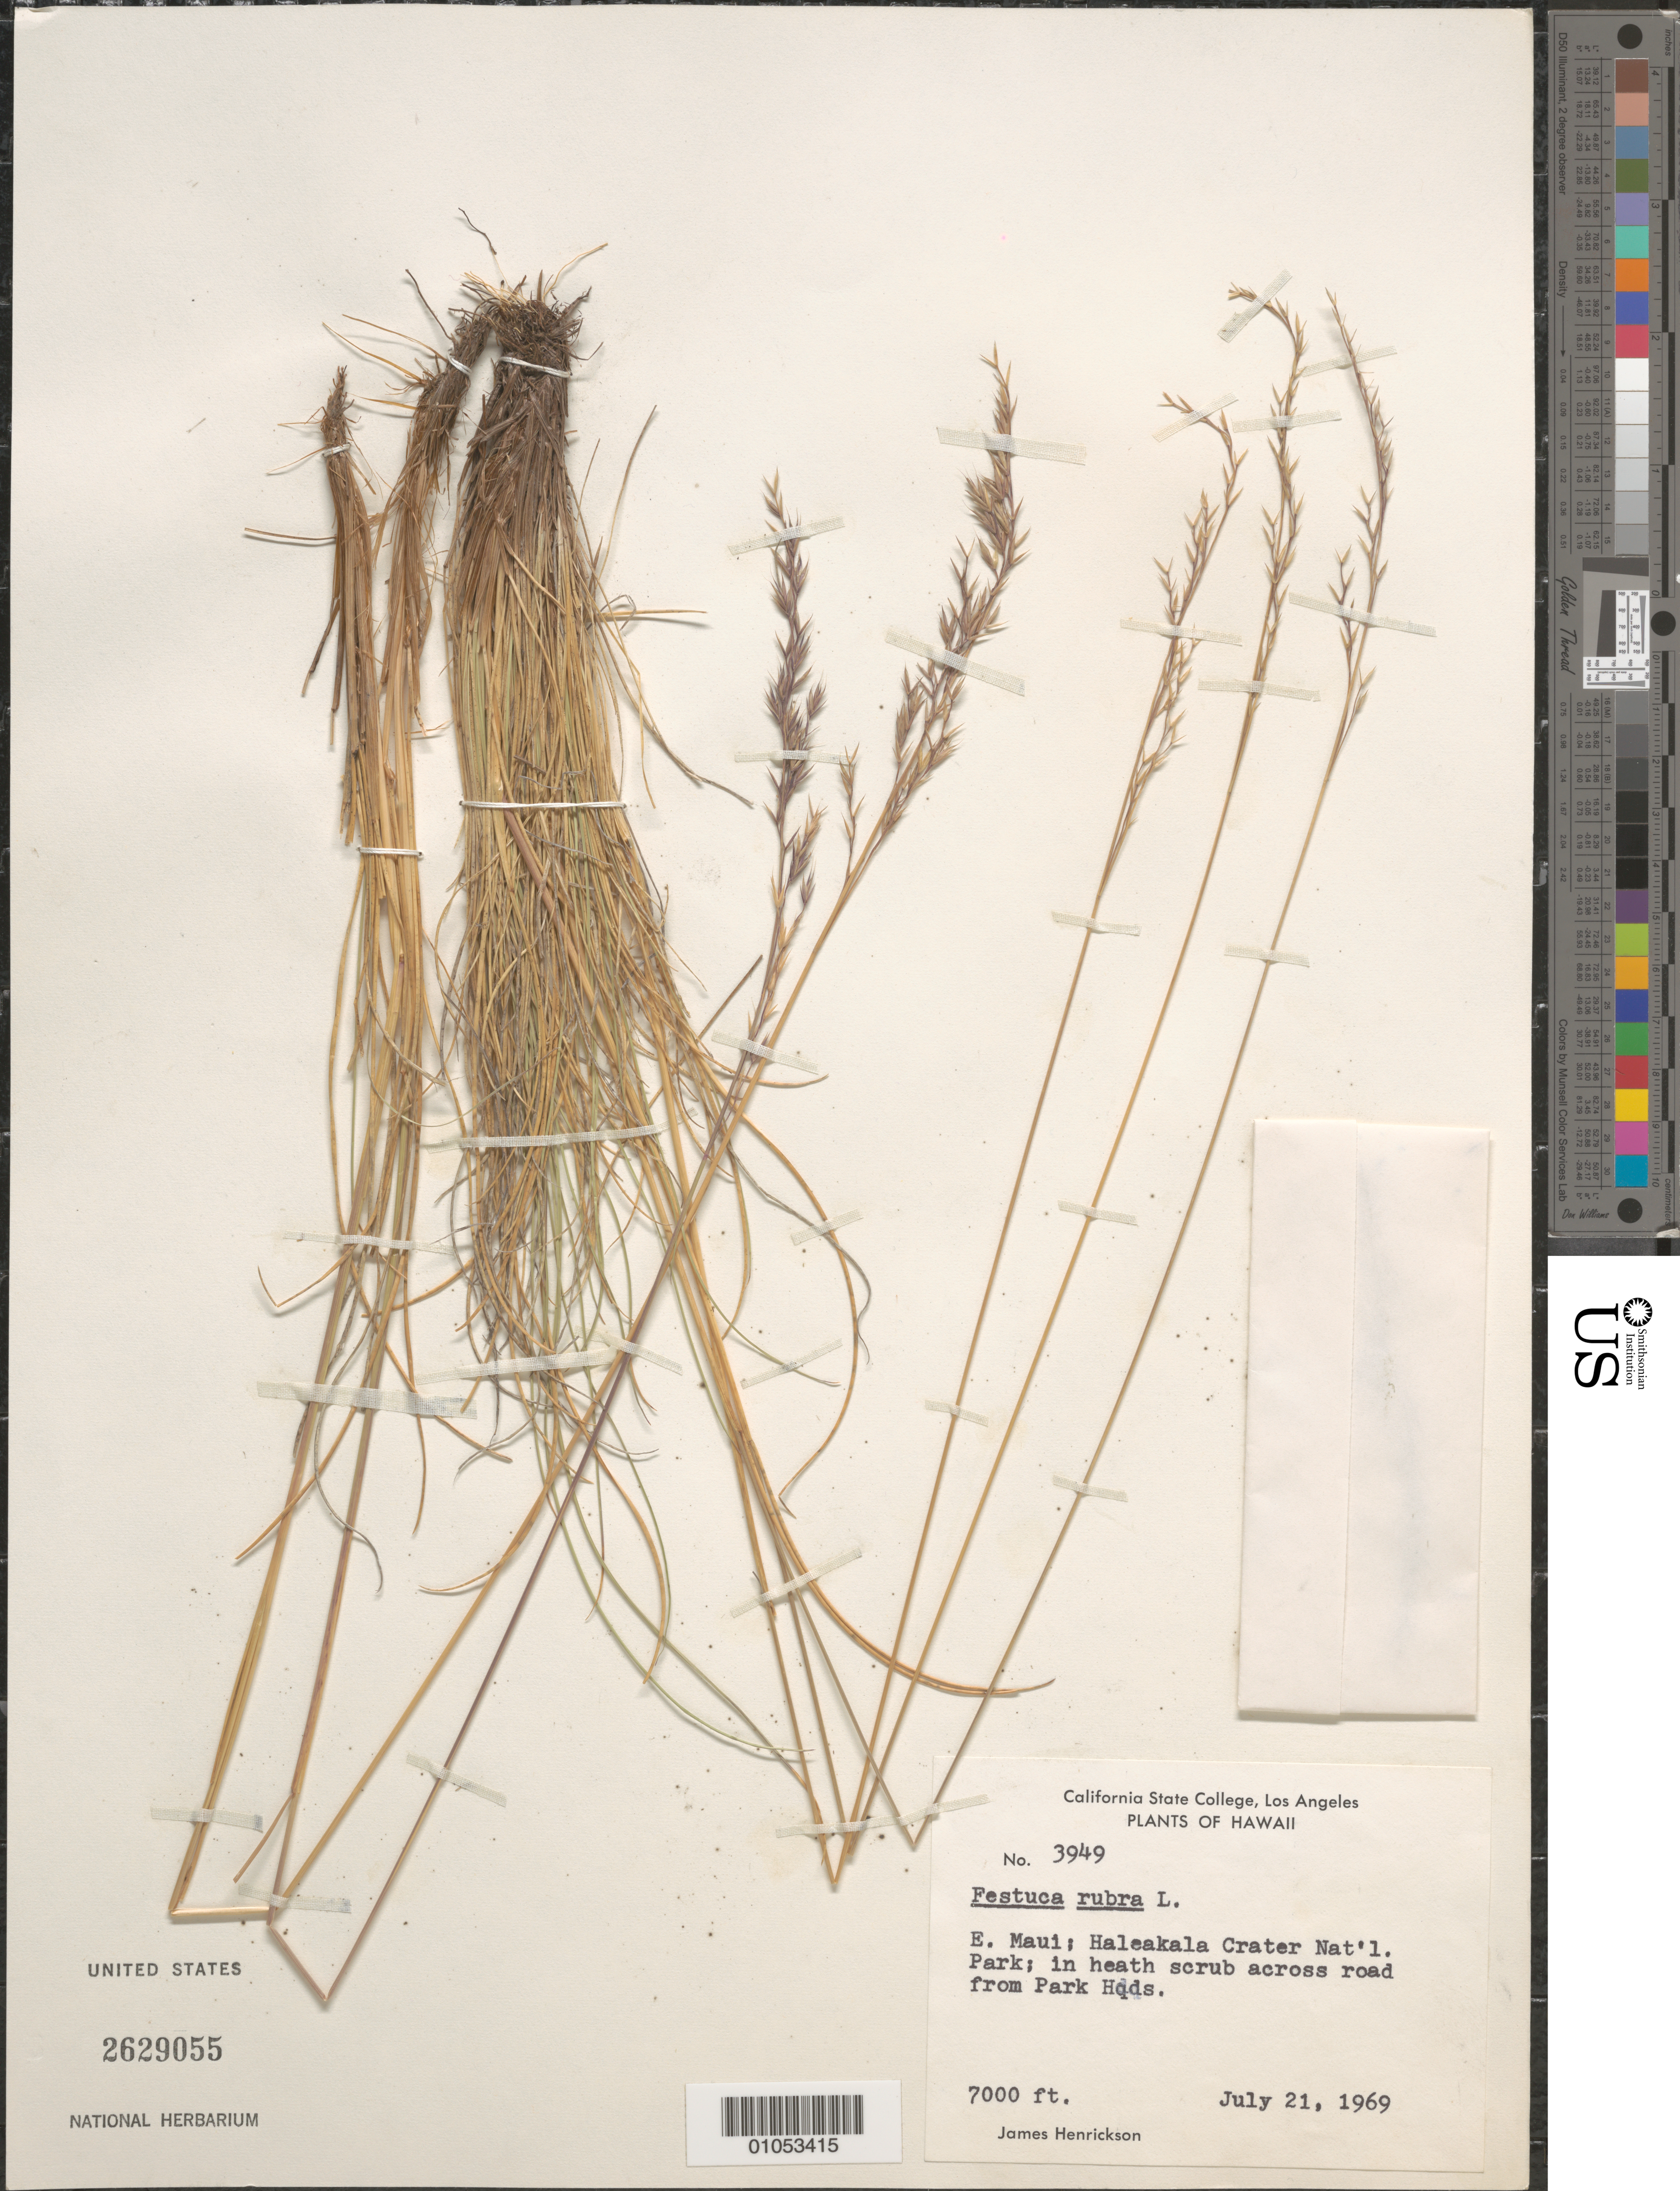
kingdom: Plantae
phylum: Tracheophyta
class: Liliopsida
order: Poales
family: Poaceae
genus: Festuca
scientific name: Festuca rubra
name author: L.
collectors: J. Henrickson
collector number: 3949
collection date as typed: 21 Jul 1969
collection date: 1969-07-21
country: United States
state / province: Hawaii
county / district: Maui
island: Maui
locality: E. Maui, Haleakala Crater Nat'l Park, in heath scrub across road from Park Hdqs.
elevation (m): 2134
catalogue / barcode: US 2629055